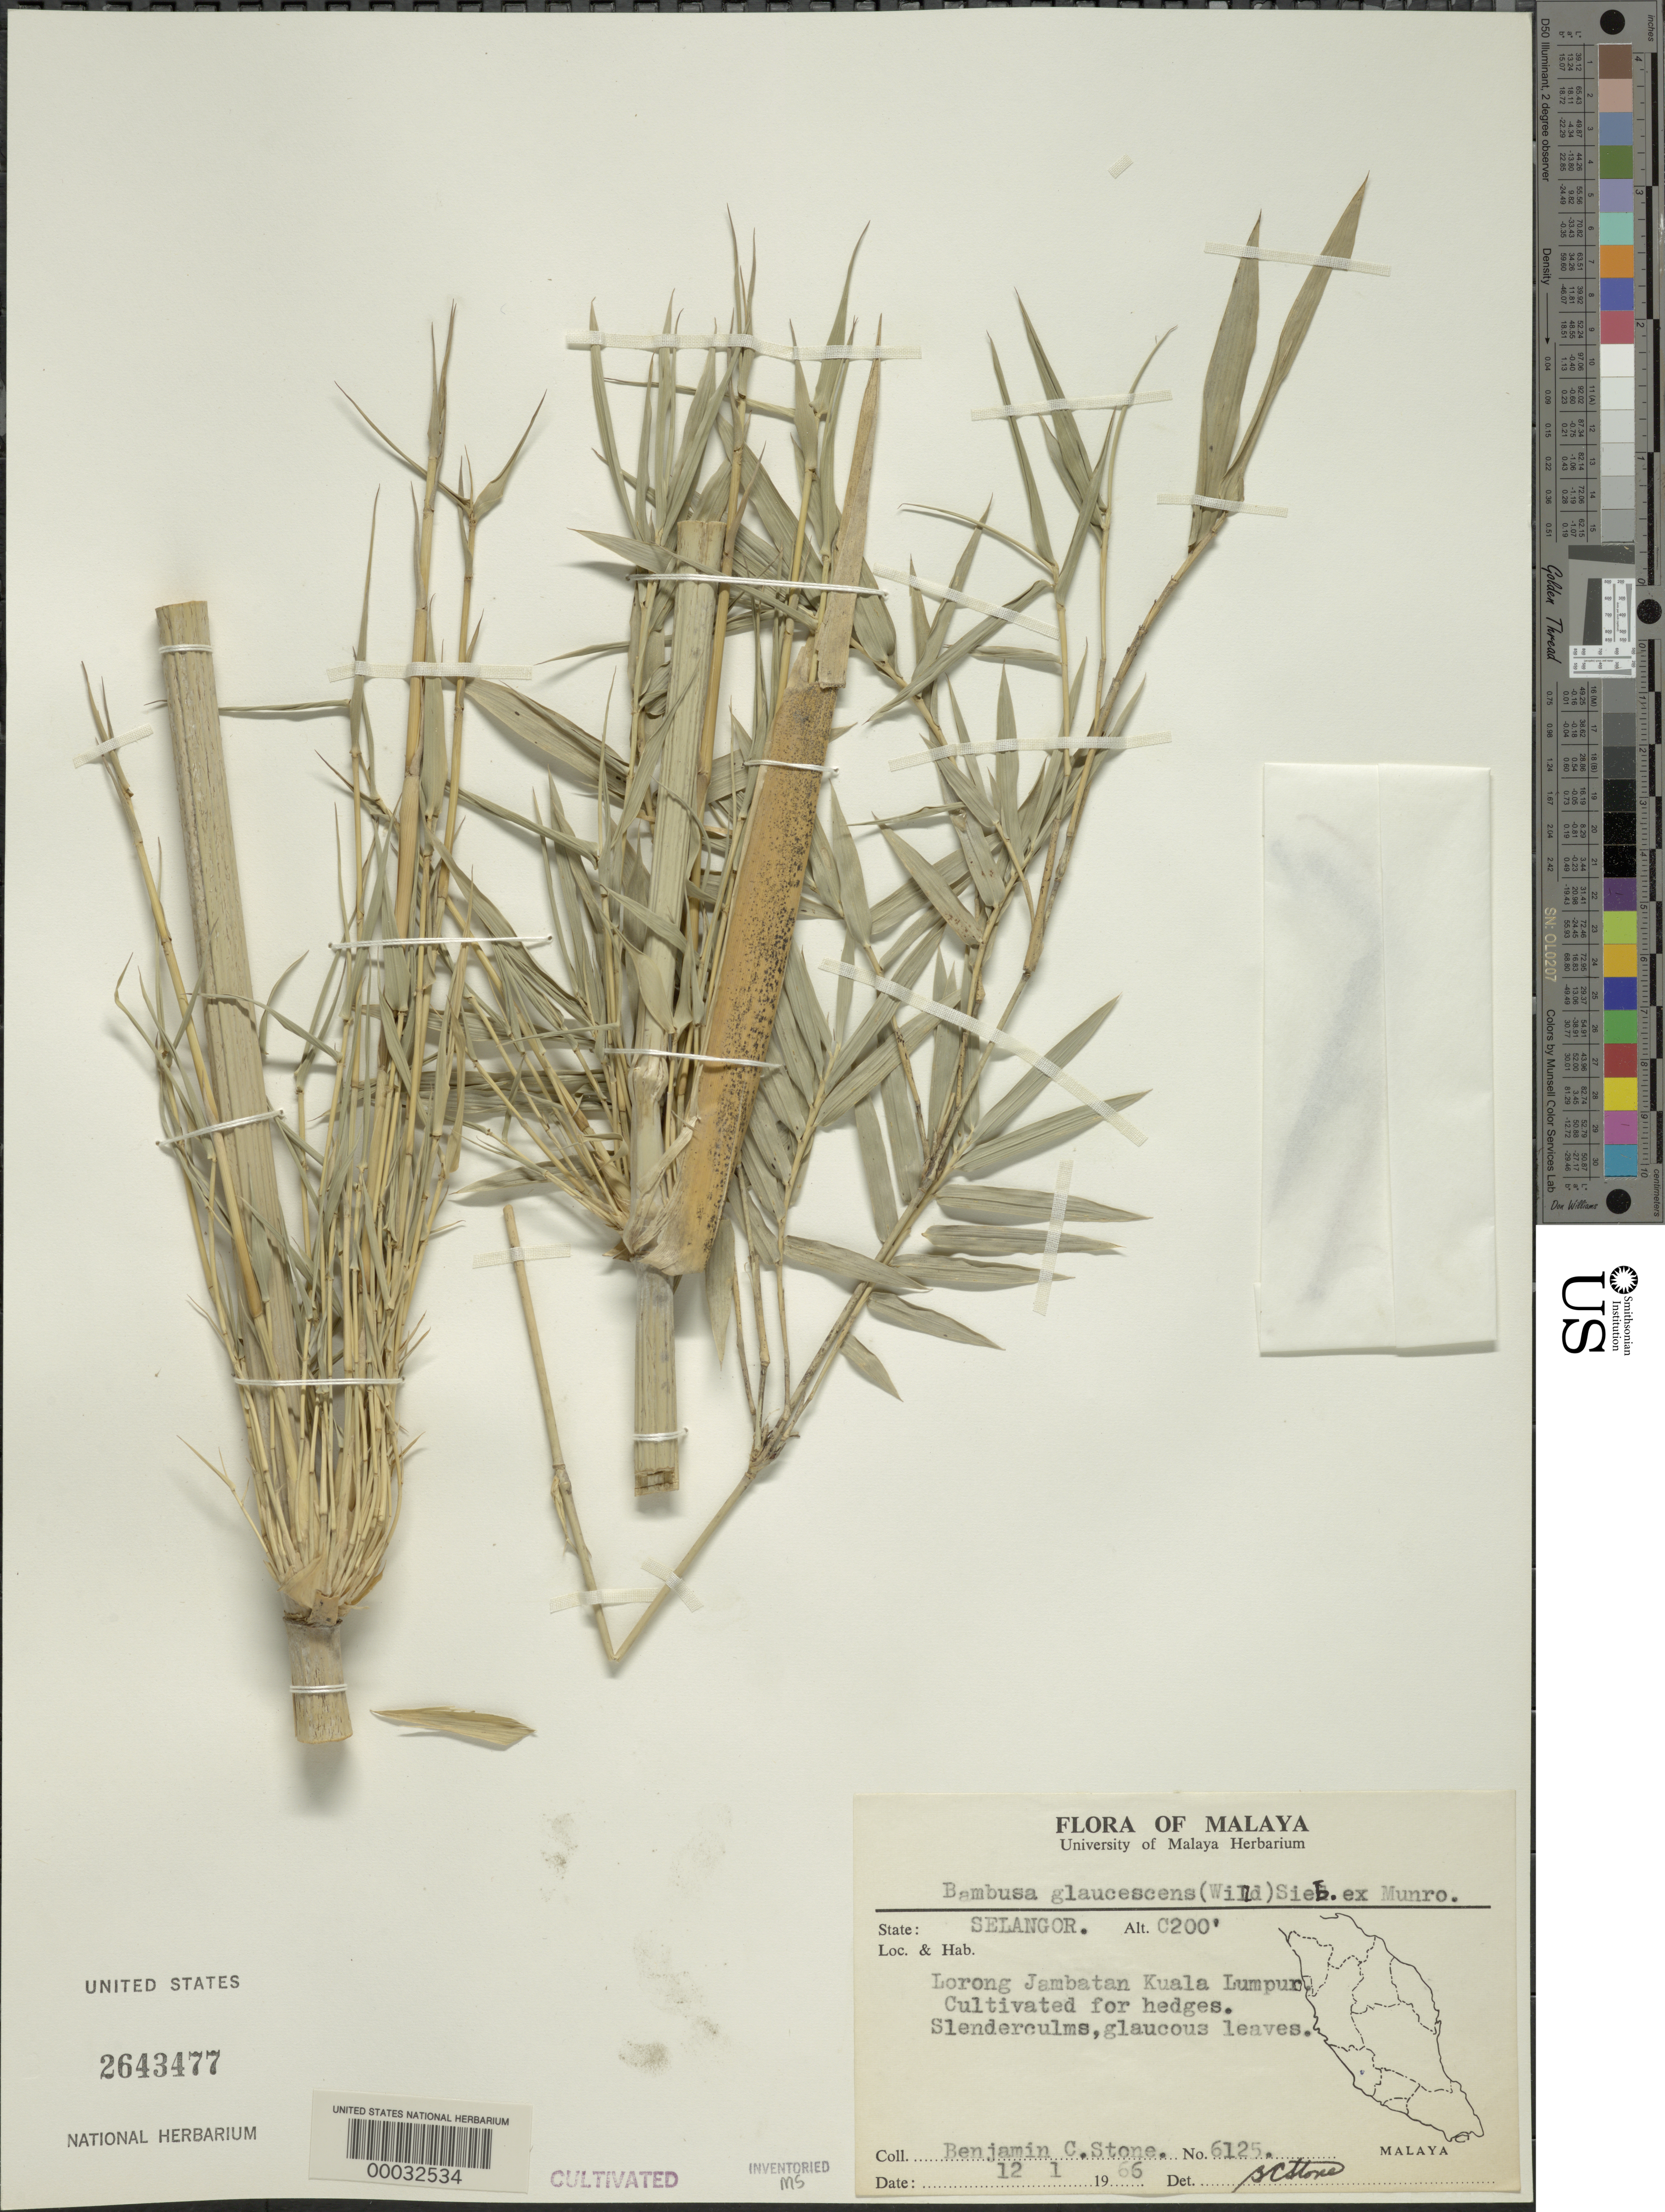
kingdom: Plantae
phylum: Tracheophyta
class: Liliopsida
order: Poales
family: Poaceae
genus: Bambusa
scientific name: Bambusa multiplex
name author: (Lour.) Raeusch. ex Schult. & Schult. f.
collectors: B. C. Stone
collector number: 6125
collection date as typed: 12 Jan 1966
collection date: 1966-01-12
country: Malaysia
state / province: Wilayah Persekutuan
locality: Lorong jambatan, kuala lumpur. [kuala lumpur = wilayah persekutuan.] [Malay Peninsula]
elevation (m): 200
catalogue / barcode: US 2643477